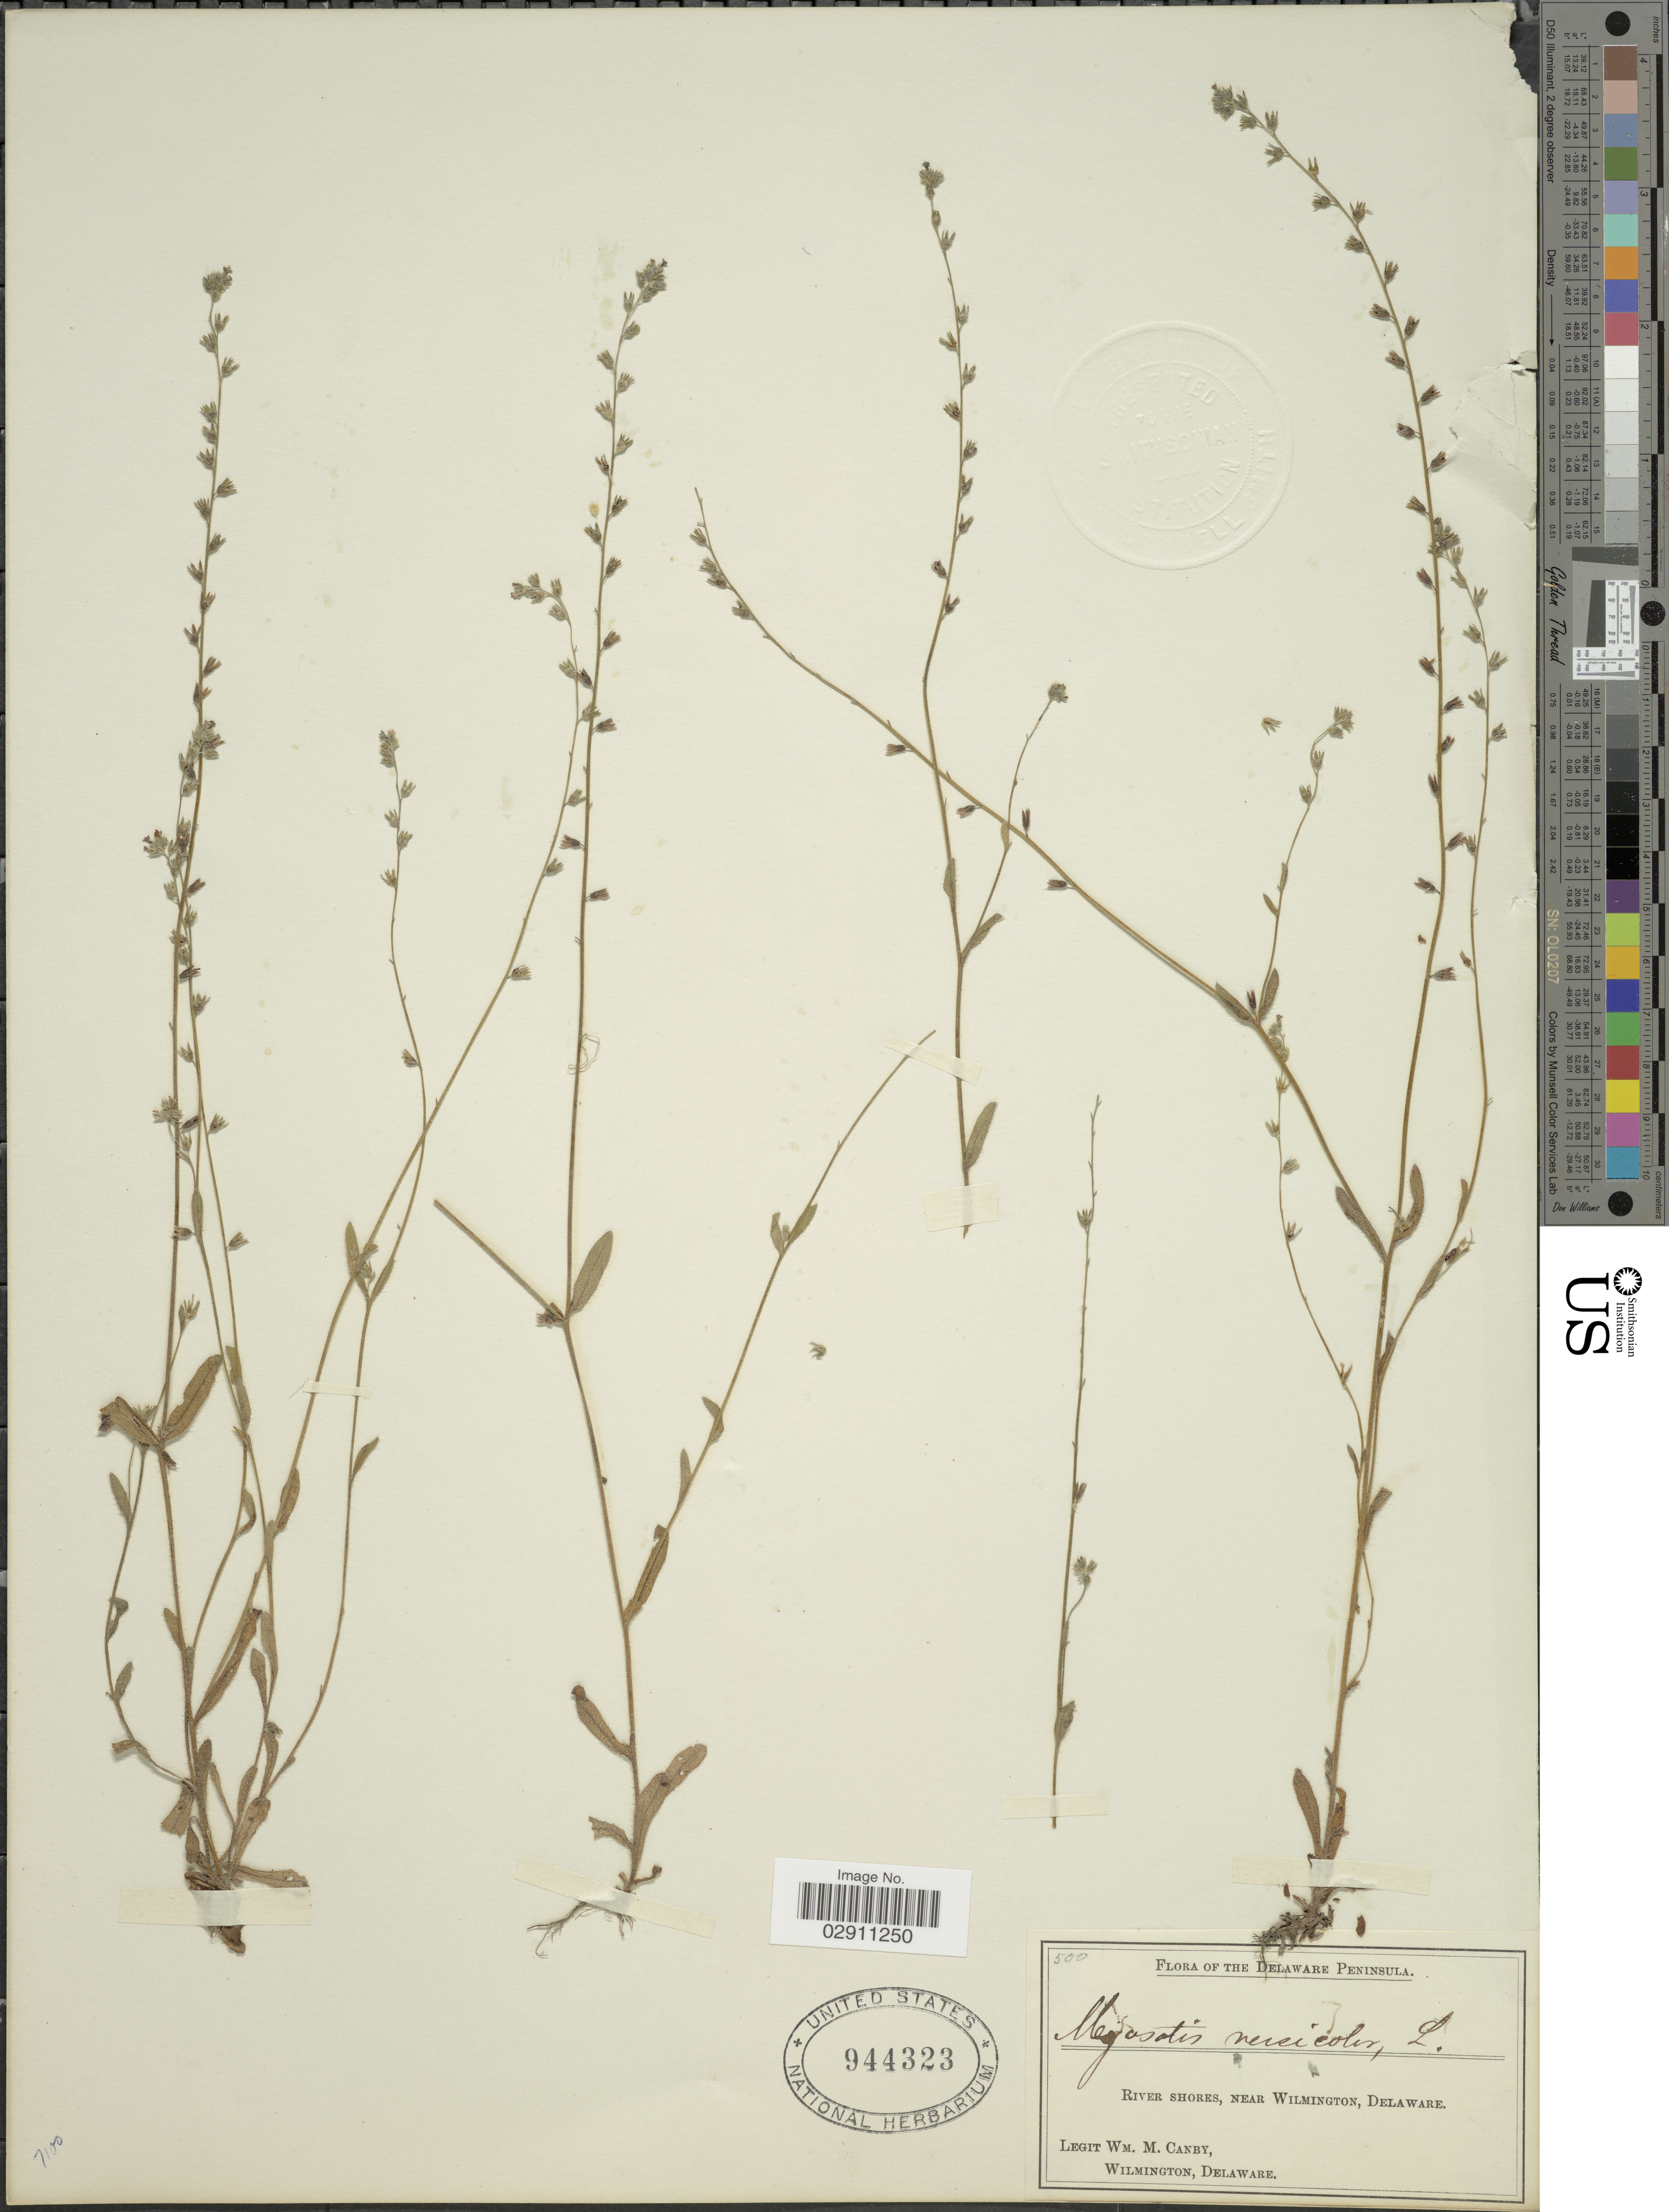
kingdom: Plantae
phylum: Tracheophyta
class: Magnoliopsida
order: Boraginales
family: Boraginaceae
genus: Myosotis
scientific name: Myosotis discolor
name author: Pers.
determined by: Goldman, Doug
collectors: W. Canby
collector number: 500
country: United States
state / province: Delaware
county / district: New Castle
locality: Delaware Peninsula, River shores, near Wilmington.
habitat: River shores.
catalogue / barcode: US 944323